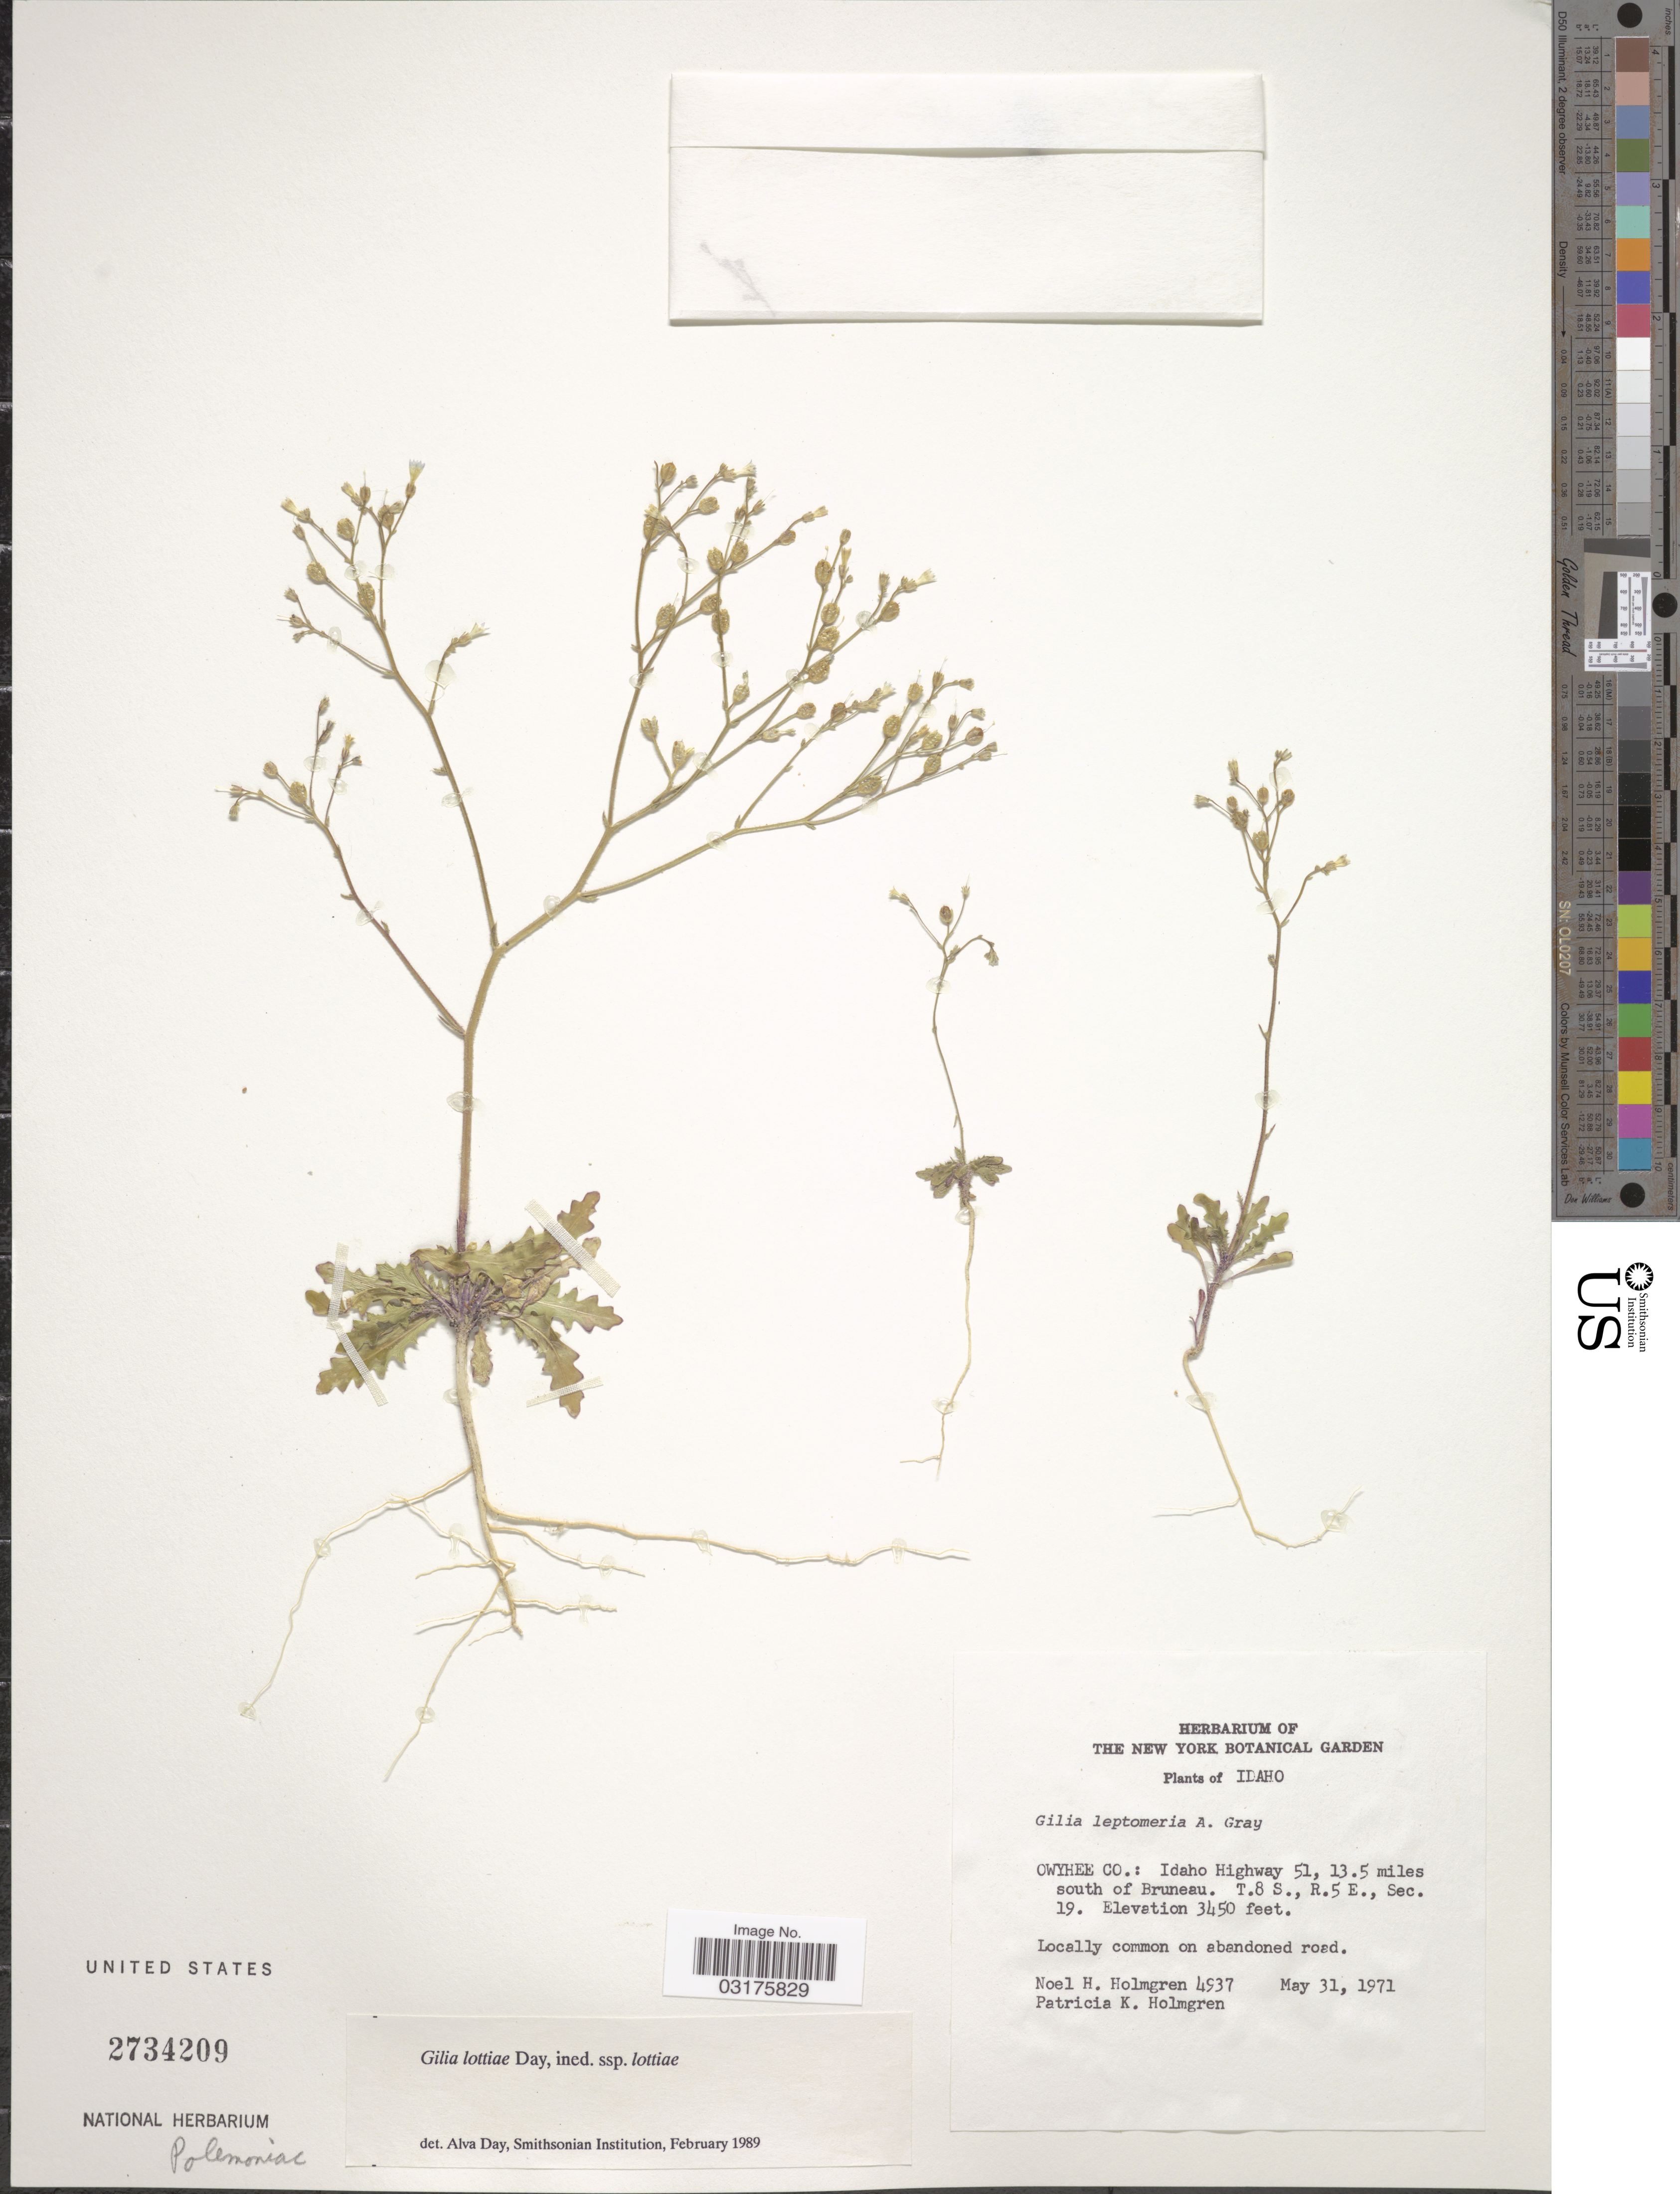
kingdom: Plantae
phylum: Tracheophyta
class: Magnoliopsida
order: Ericales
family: Polemoniaceae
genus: Aliciella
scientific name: Aliciella lottiae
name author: (A.G. Day) J.M. Porter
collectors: N. H. Holmgren & P. K. Holmgren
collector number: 4937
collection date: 1971-05-31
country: United States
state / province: Idaho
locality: Owyhee Co.: Idaho Highway 51, 13.5 miles south of Bruneau. T.8 S., R. 5 E., Sec. 19.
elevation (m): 1052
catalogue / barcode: US 2734209